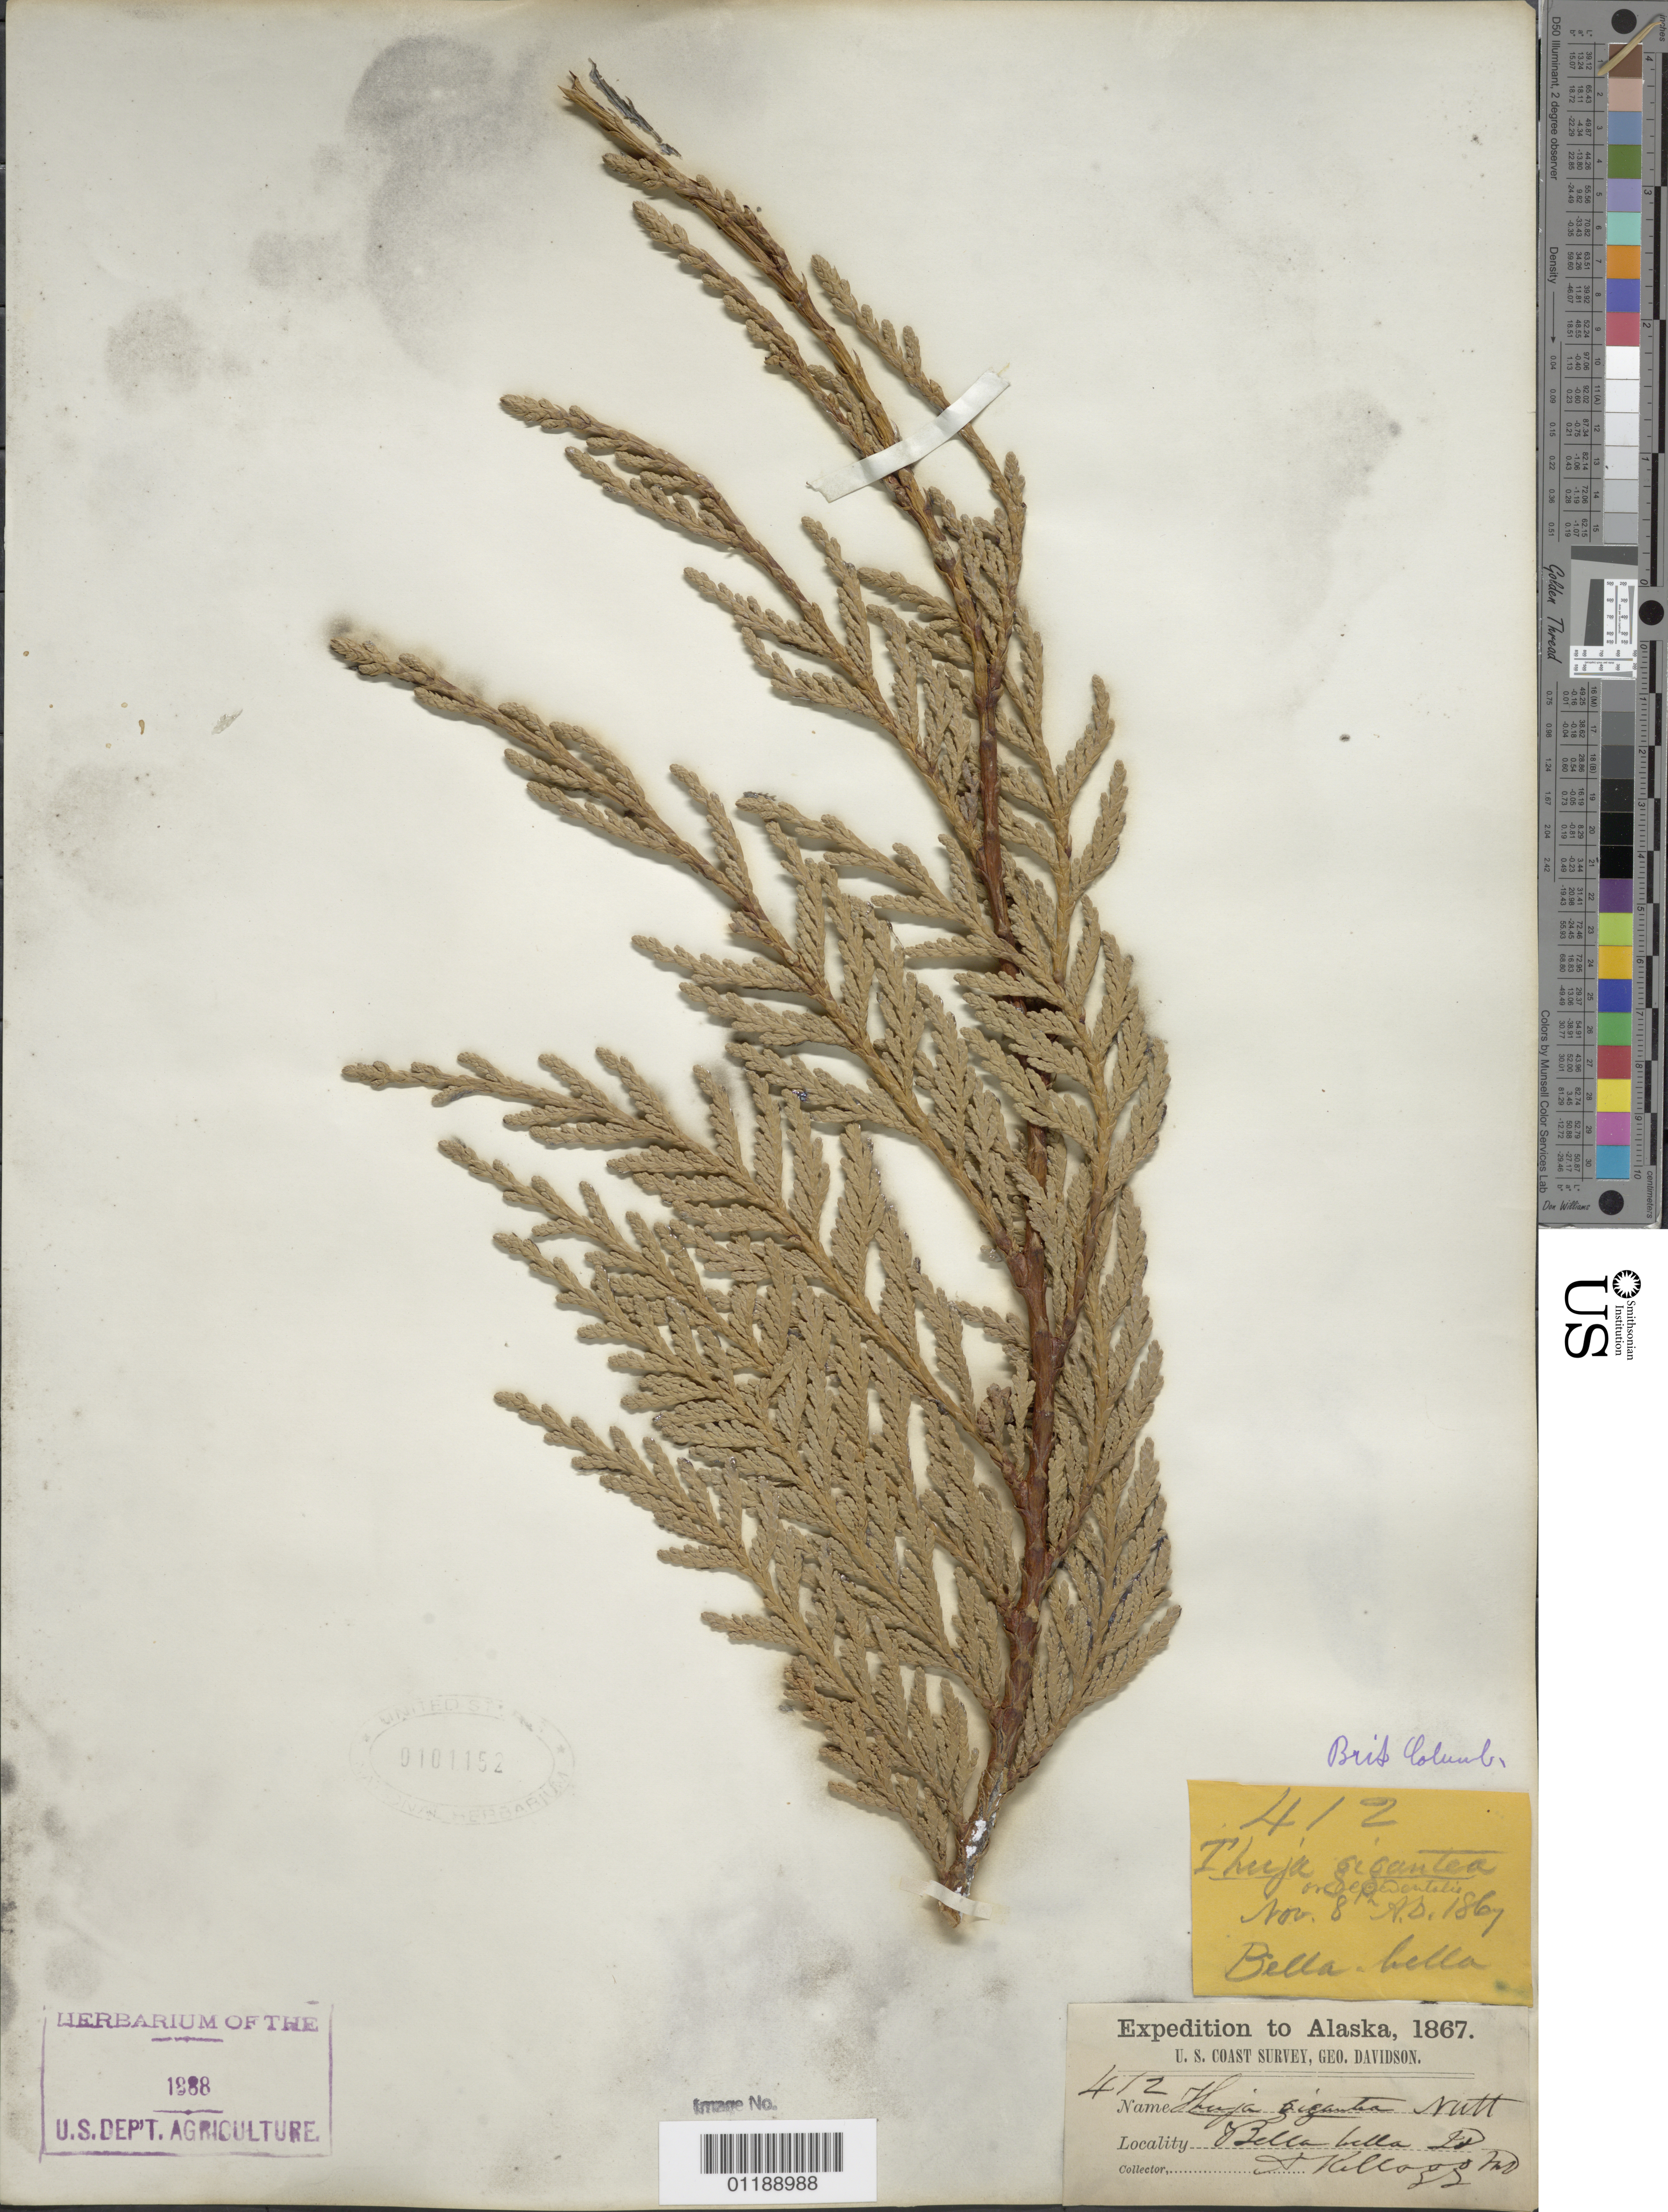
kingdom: Plantae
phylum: Tracheophyta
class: Pinopsida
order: Pinales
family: Cupressaceae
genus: Thuja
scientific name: Thuja gigantea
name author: Nutt.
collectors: A. Kellogg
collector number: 412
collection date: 1867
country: United States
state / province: Alaska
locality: Bella Bella Island.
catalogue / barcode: US 101152